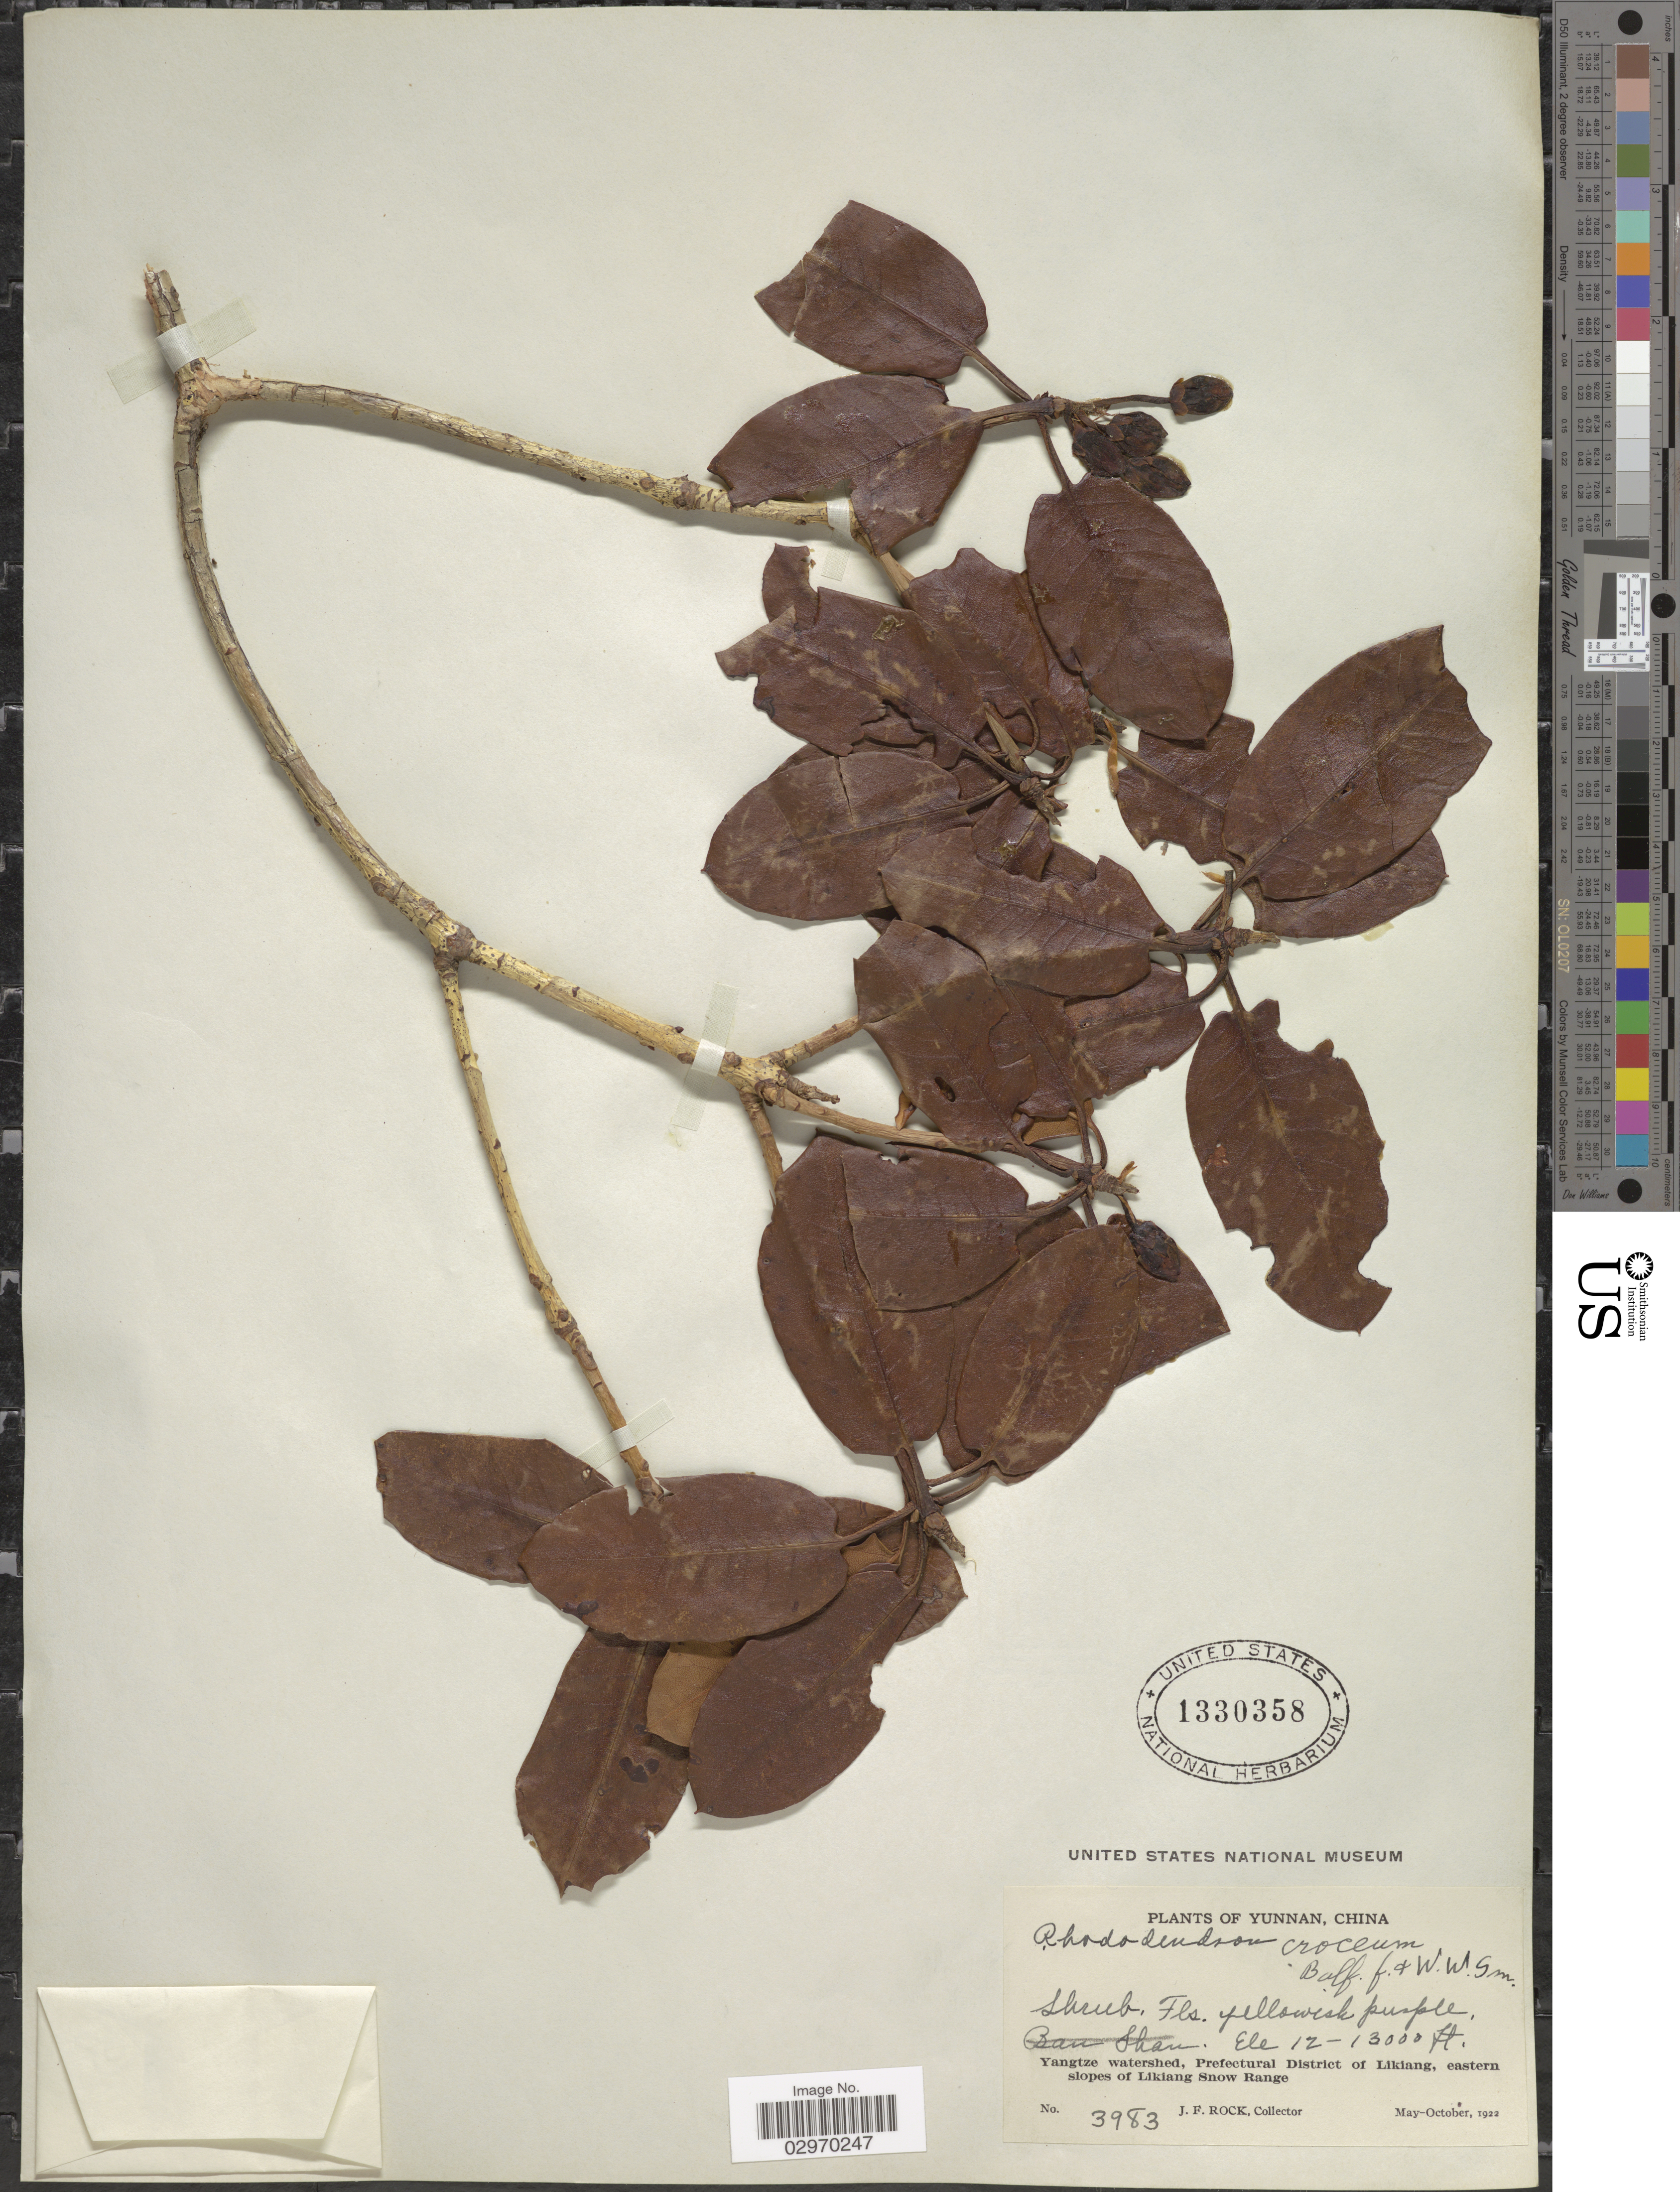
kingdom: Plantae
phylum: Tracheophyta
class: Magnoliopsida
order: Ericales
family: Ericaceae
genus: Rhododendron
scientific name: Rhododendron croceum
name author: Balf. f. & W.W. Sm.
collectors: J. Rock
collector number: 3983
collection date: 1922-05/1922-10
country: China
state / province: Yunnan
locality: Yangtze watershed, Prefectural District of Likiang, eastern slopes of Likiang Snow Range.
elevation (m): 3658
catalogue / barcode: US 1330358